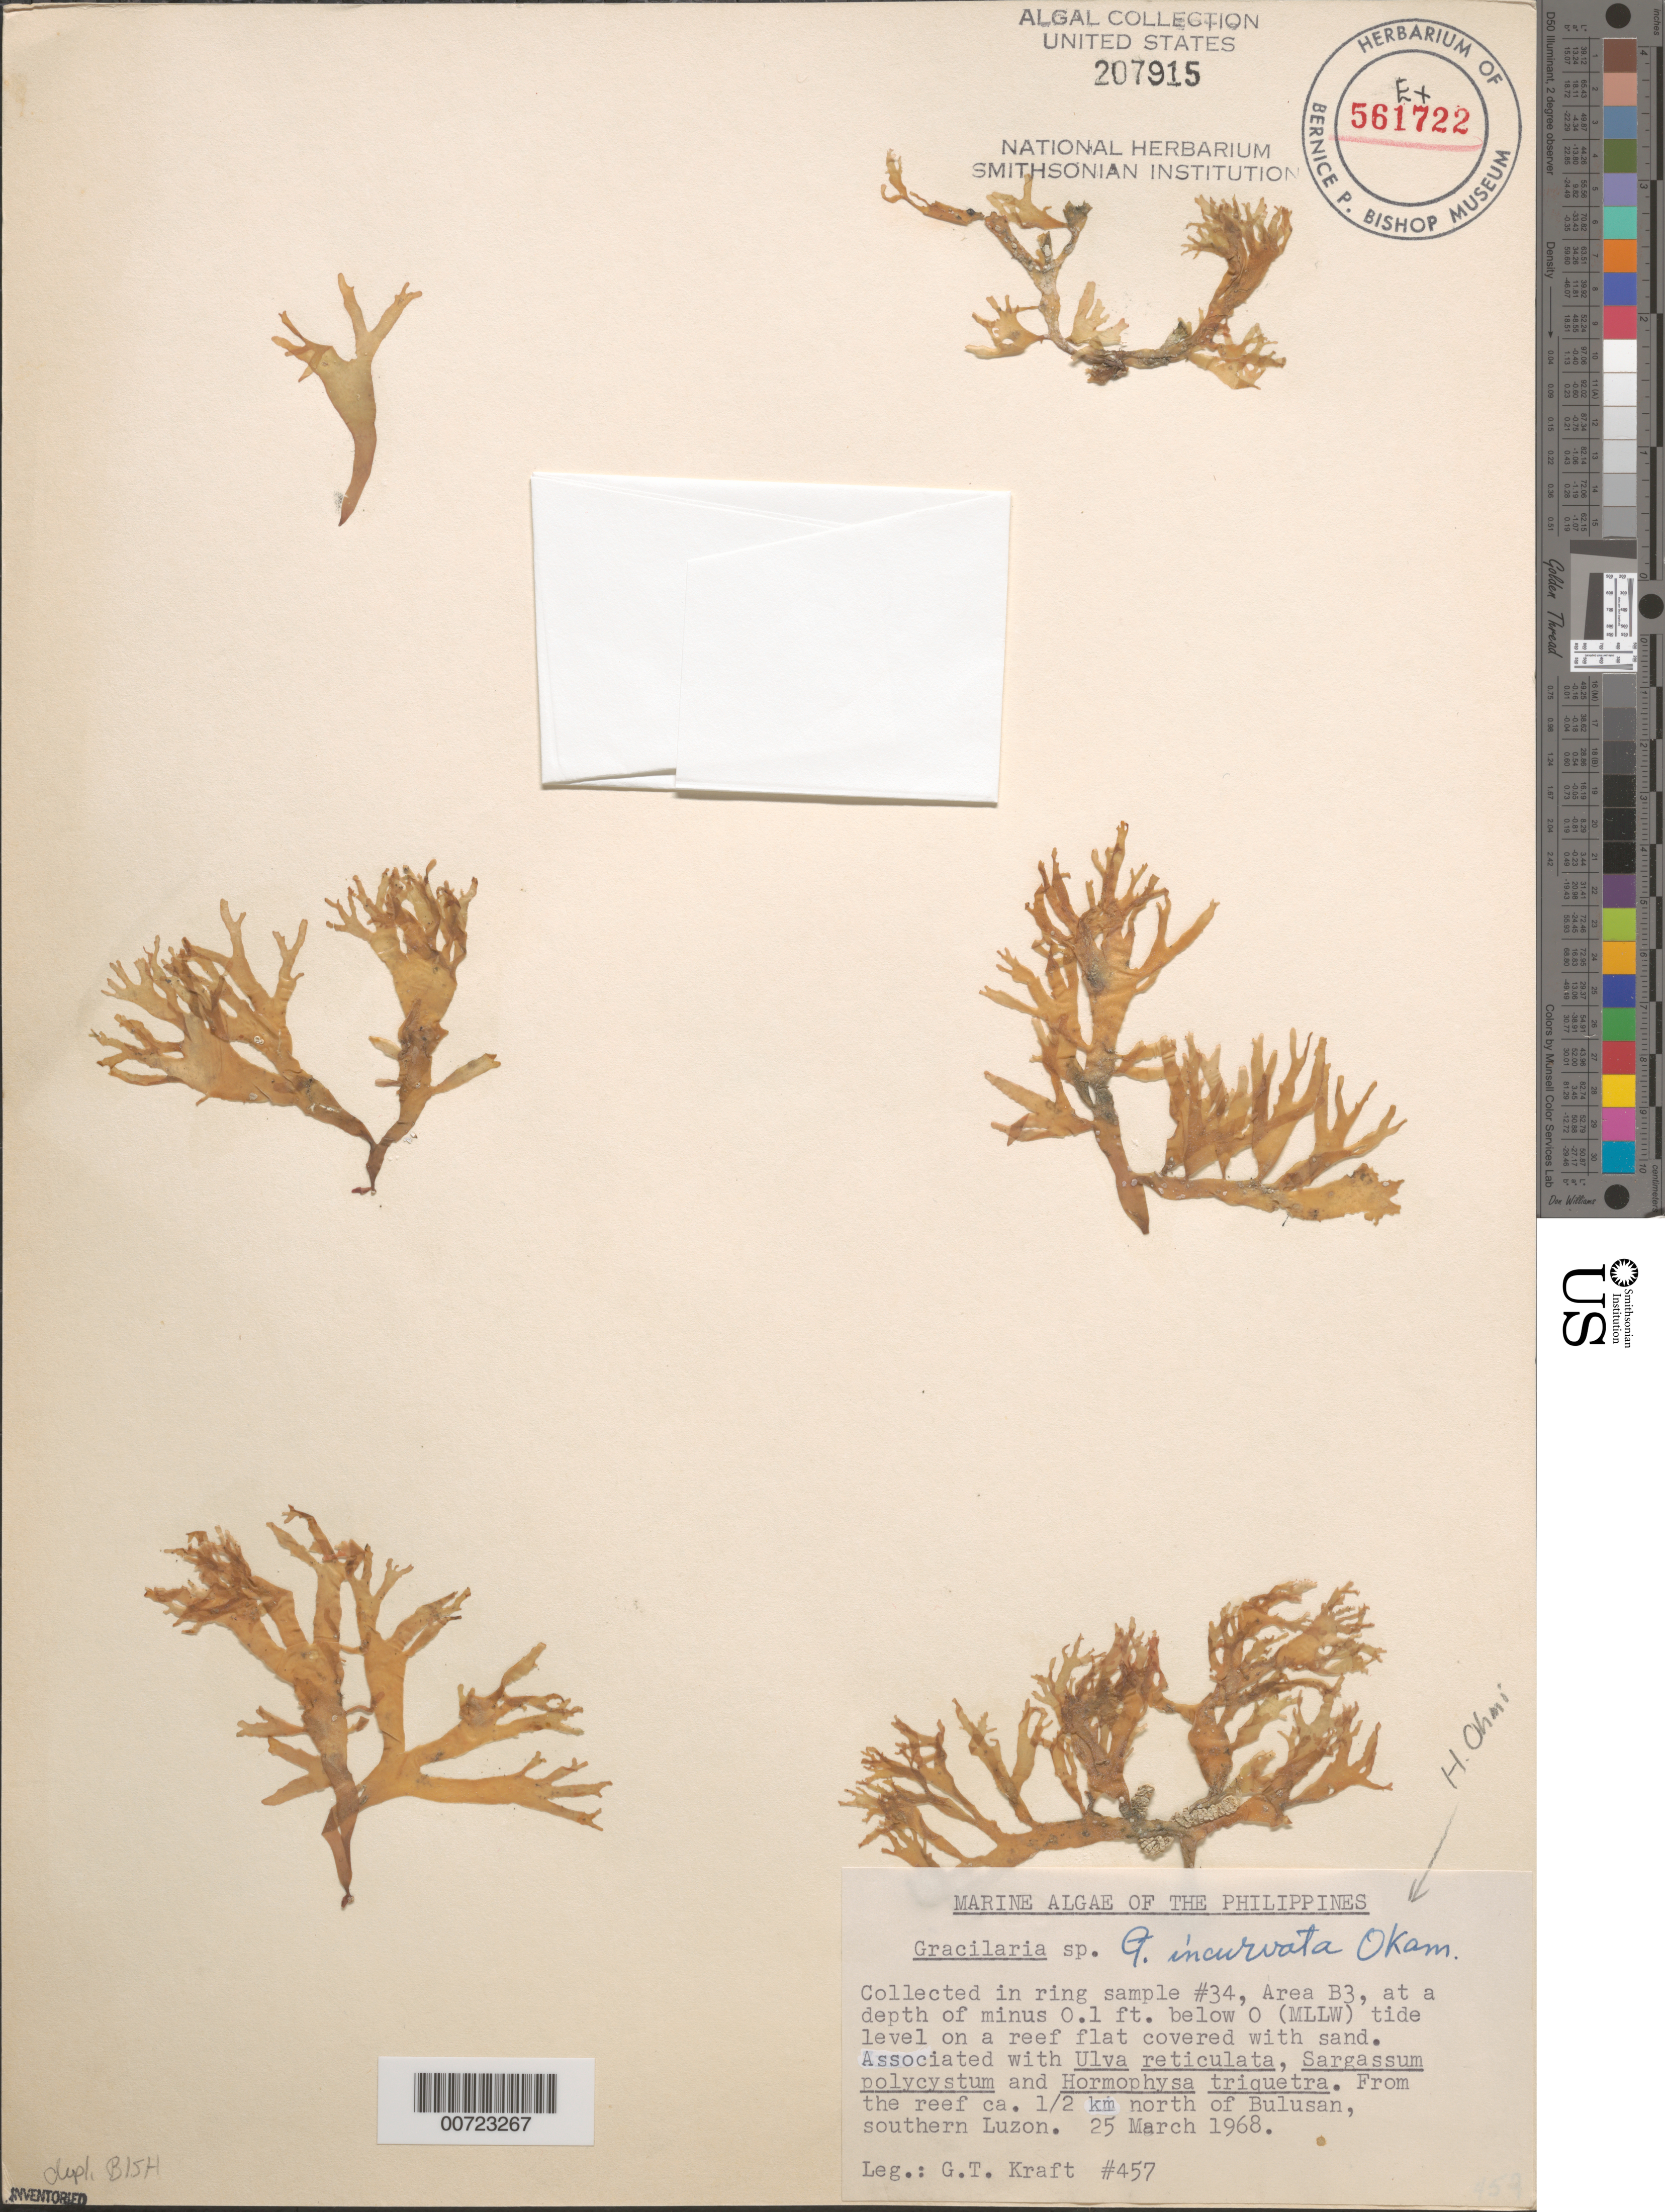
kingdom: Plantae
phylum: Rhodophyta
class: Florideophyceae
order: Gracilariales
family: Gracilariaceae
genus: Gracilaria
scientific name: Gracilaria incurvata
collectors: G. T. Kraft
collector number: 457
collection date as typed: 25 May 1959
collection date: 1959-05-25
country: Philippines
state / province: Bicol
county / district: Sorsogon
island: Luzon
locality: Reef ca. 1/2 mile north of Bulusan, Area B3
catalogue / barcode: US 207915